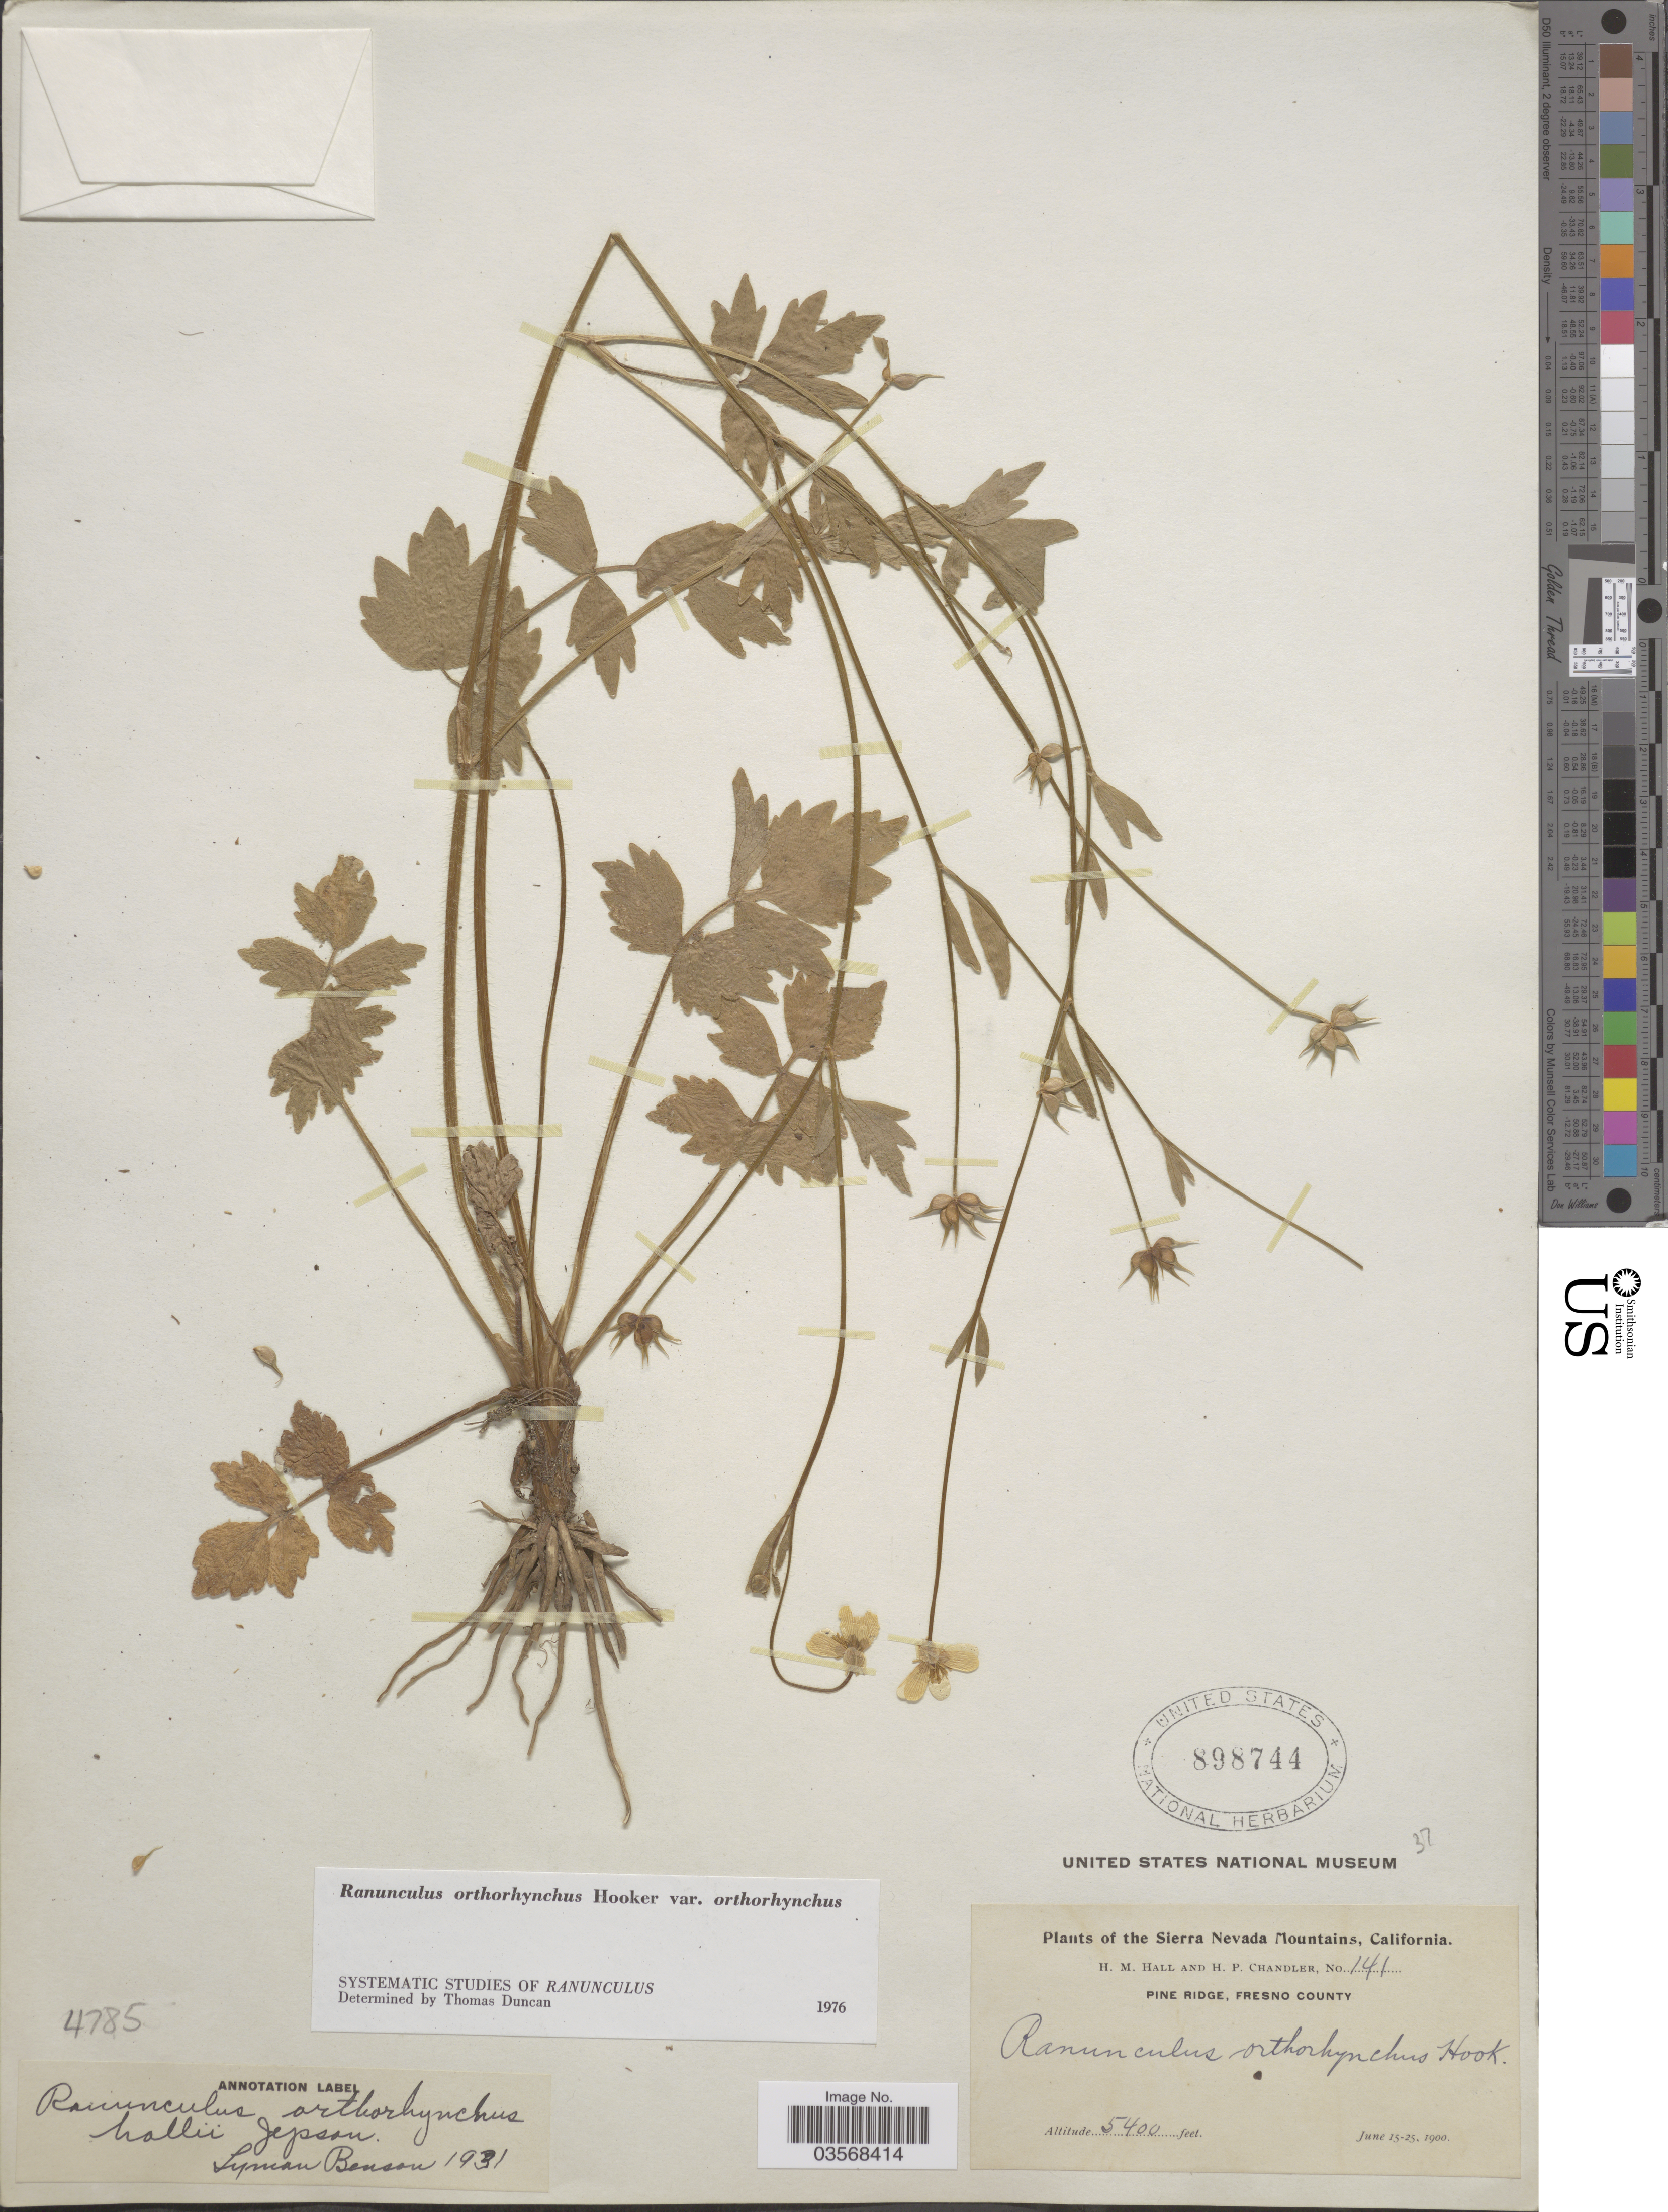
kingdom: Plantae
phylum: Tracheophyta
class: Magnoliopsida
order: Ranunculales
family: Ranunculaceae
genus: Ranunculus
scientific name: Ranunculus orthorhynchus var. orthorhynchus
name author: Hook.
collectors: H. M. Hall & H. Chandler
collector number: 141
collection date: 1900-06-15/1900-06-25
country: United States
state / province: California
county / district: Fresno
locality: The Sierra Nevada Mountains. Pine Ridge, Fresno County.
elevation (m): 1646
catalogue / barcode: US 898744